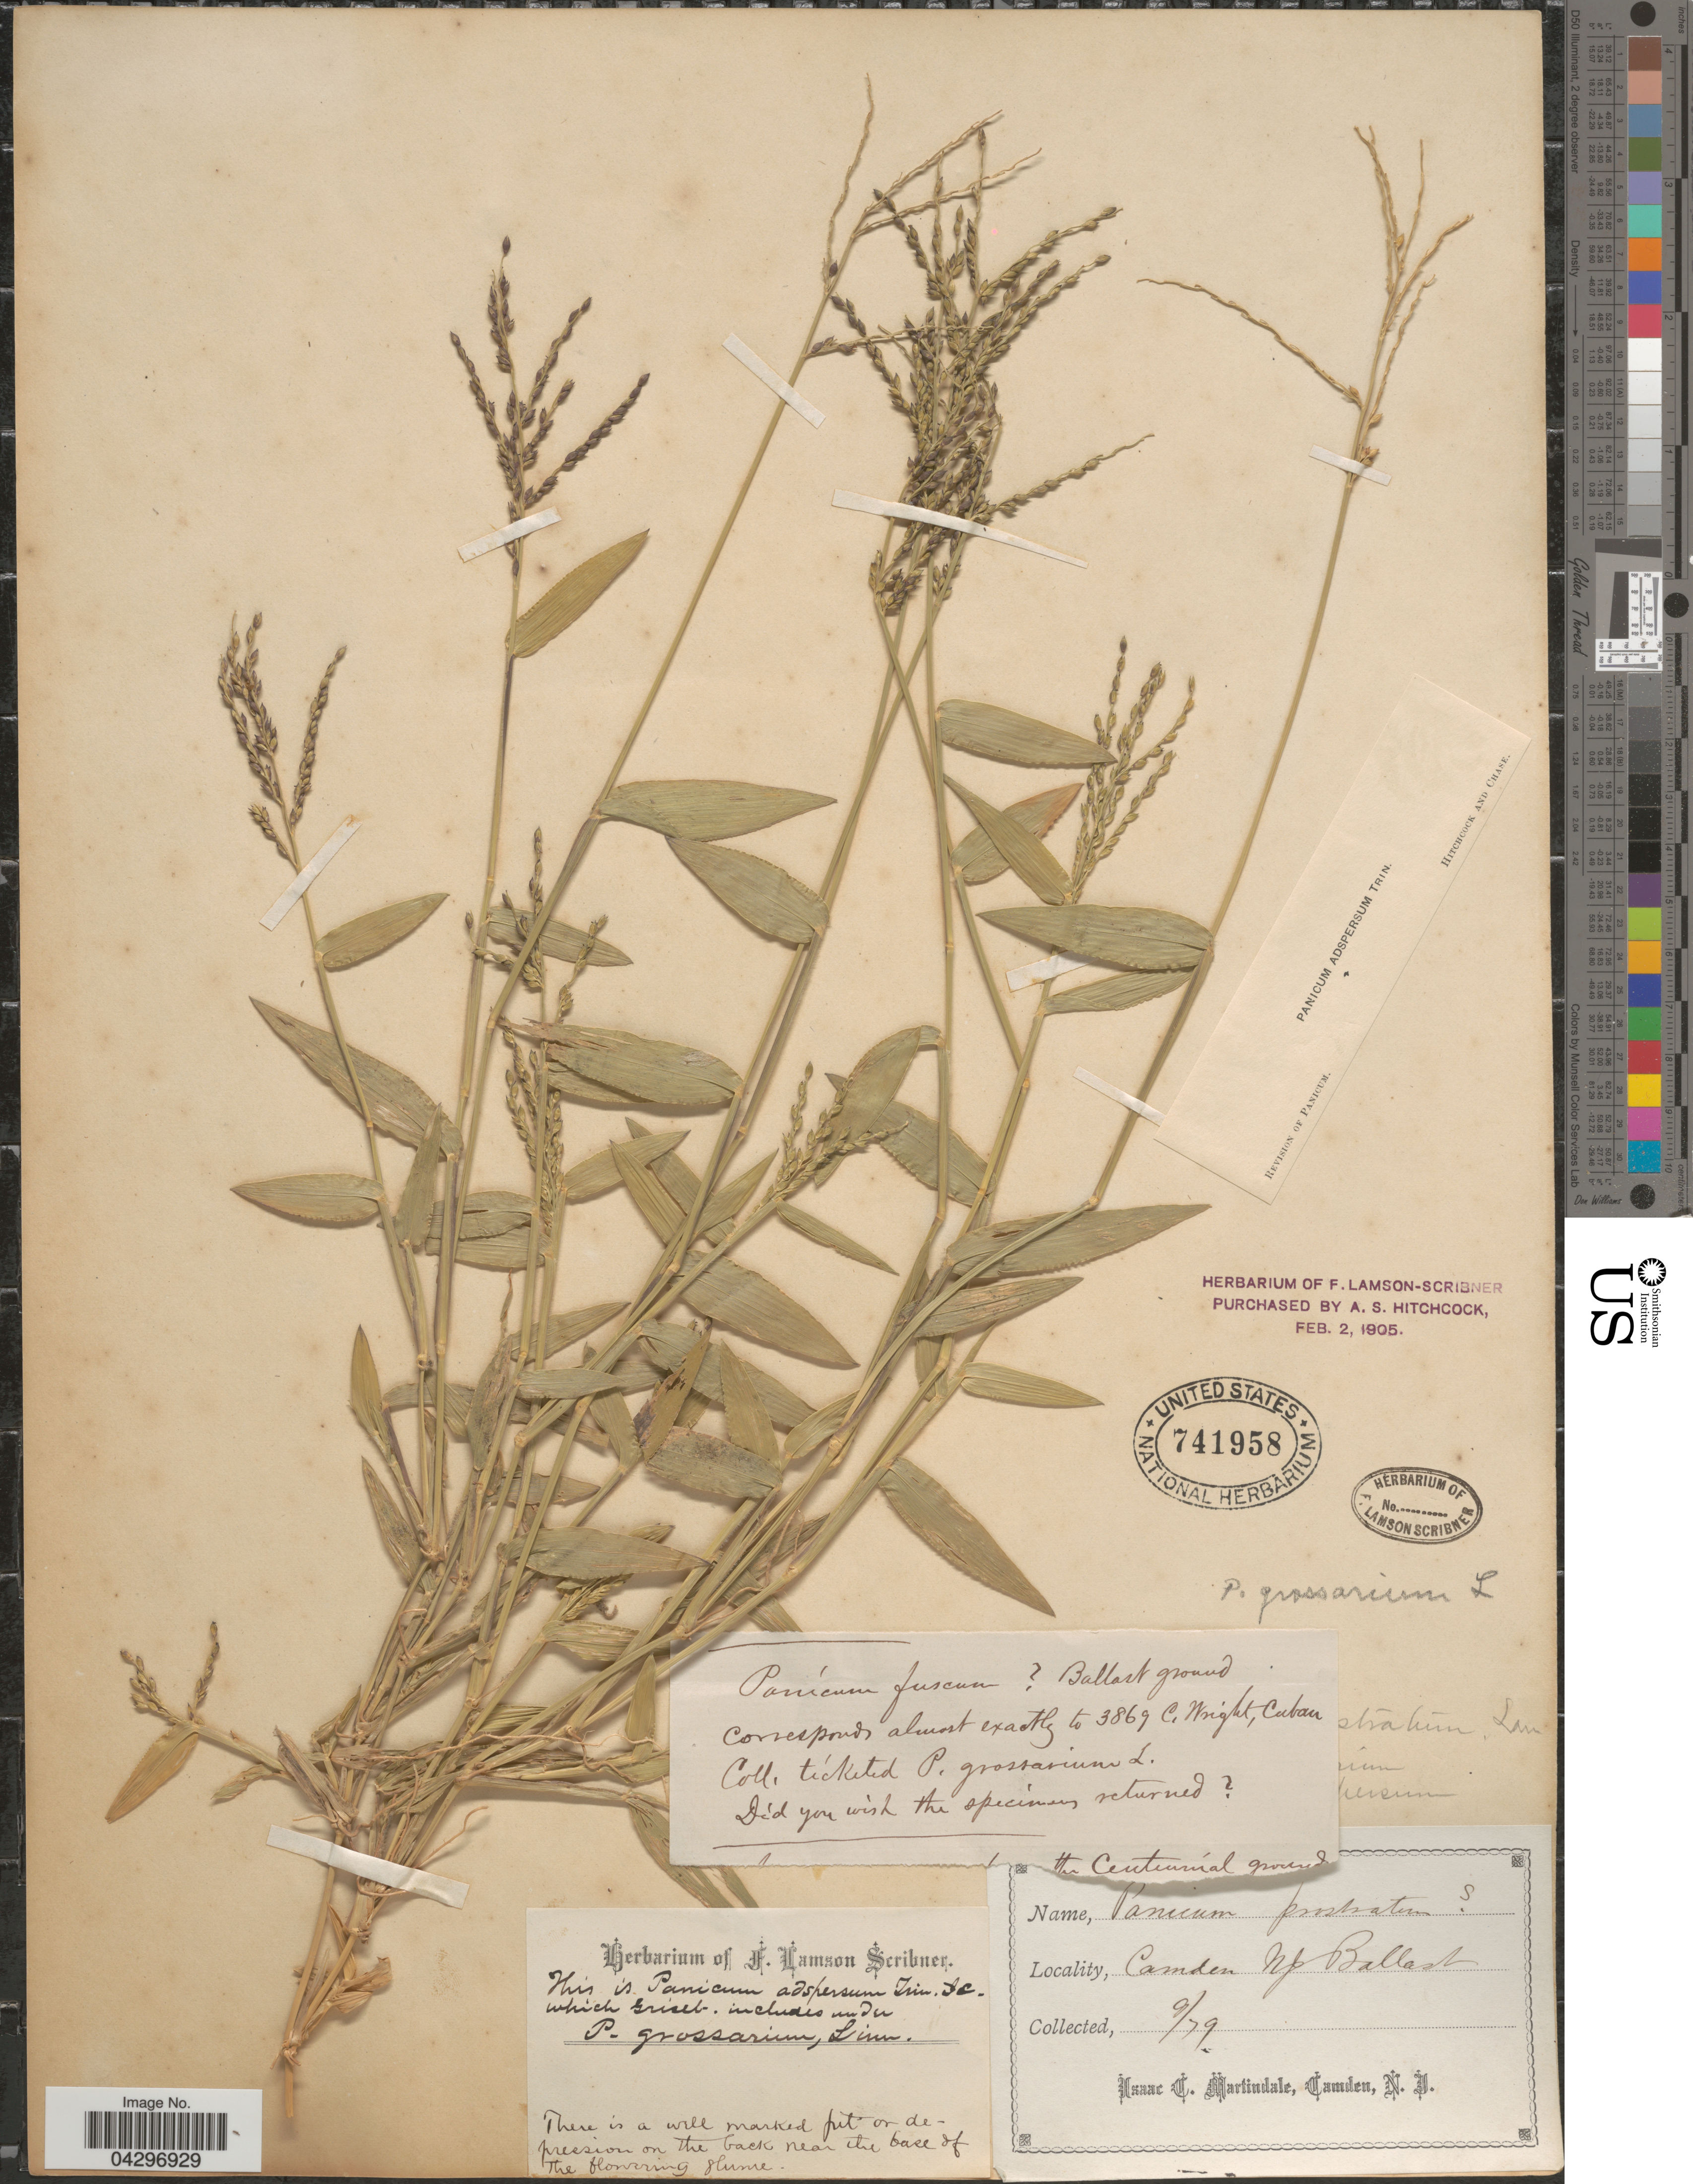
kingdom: Plantae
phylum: Tracheophyta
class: Liliopsida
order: Poales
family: Poaceae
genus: Urochloa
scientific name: Urochloa adspersa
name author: (Trin.) R.D. Webster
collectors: I. C. Martindale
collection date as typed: Transcribed d/m/y: /9/79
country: United States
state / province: New Jersey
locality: Camden. Ballast.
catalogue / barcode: US 741958